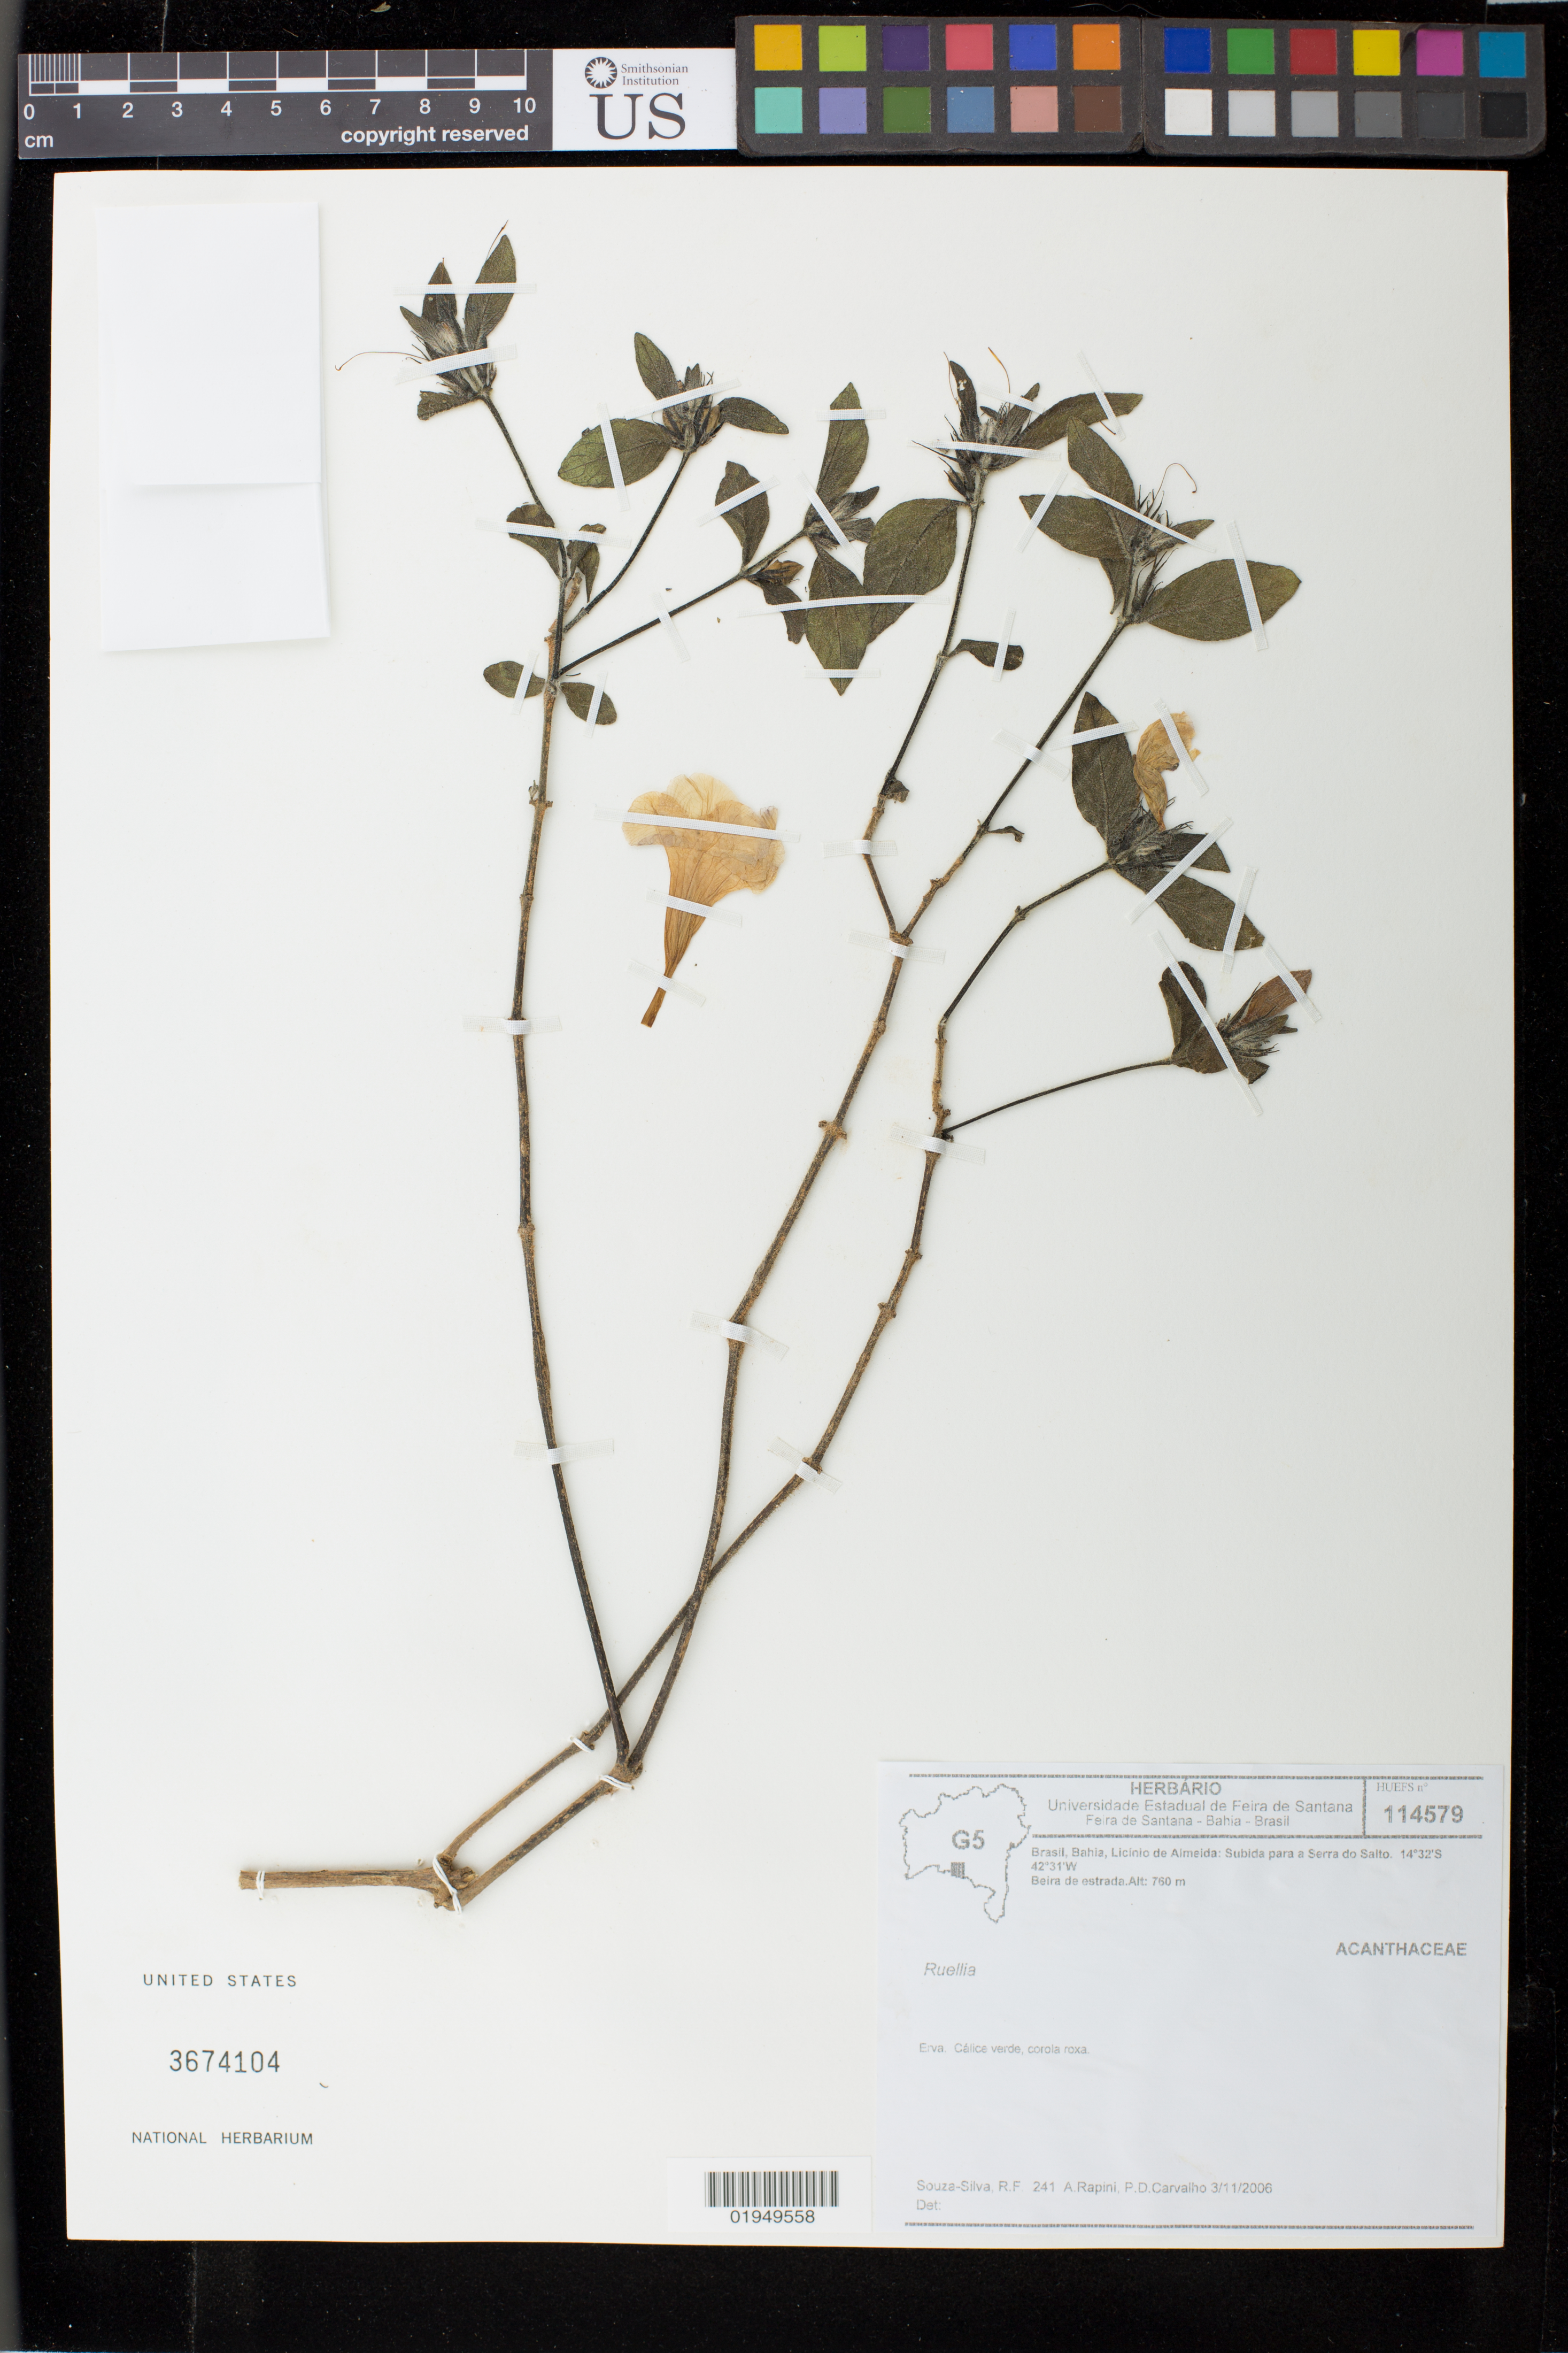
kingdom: Plantae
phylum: Tracheophyta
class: Magnoliopsida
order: Lamiales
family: Acanthaceae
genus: Ruellia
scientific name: Ruellia sp.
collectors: R. F. d. Souza-Silva, A. Rapini & P. Carvalho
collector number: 241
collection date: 2006-11-03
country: Brazil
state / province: Bahia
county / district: Licínio de Almeida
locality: Subida para a Serra do Salto.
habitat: Beira de estrada.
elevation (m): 760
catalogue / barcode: US 3674104